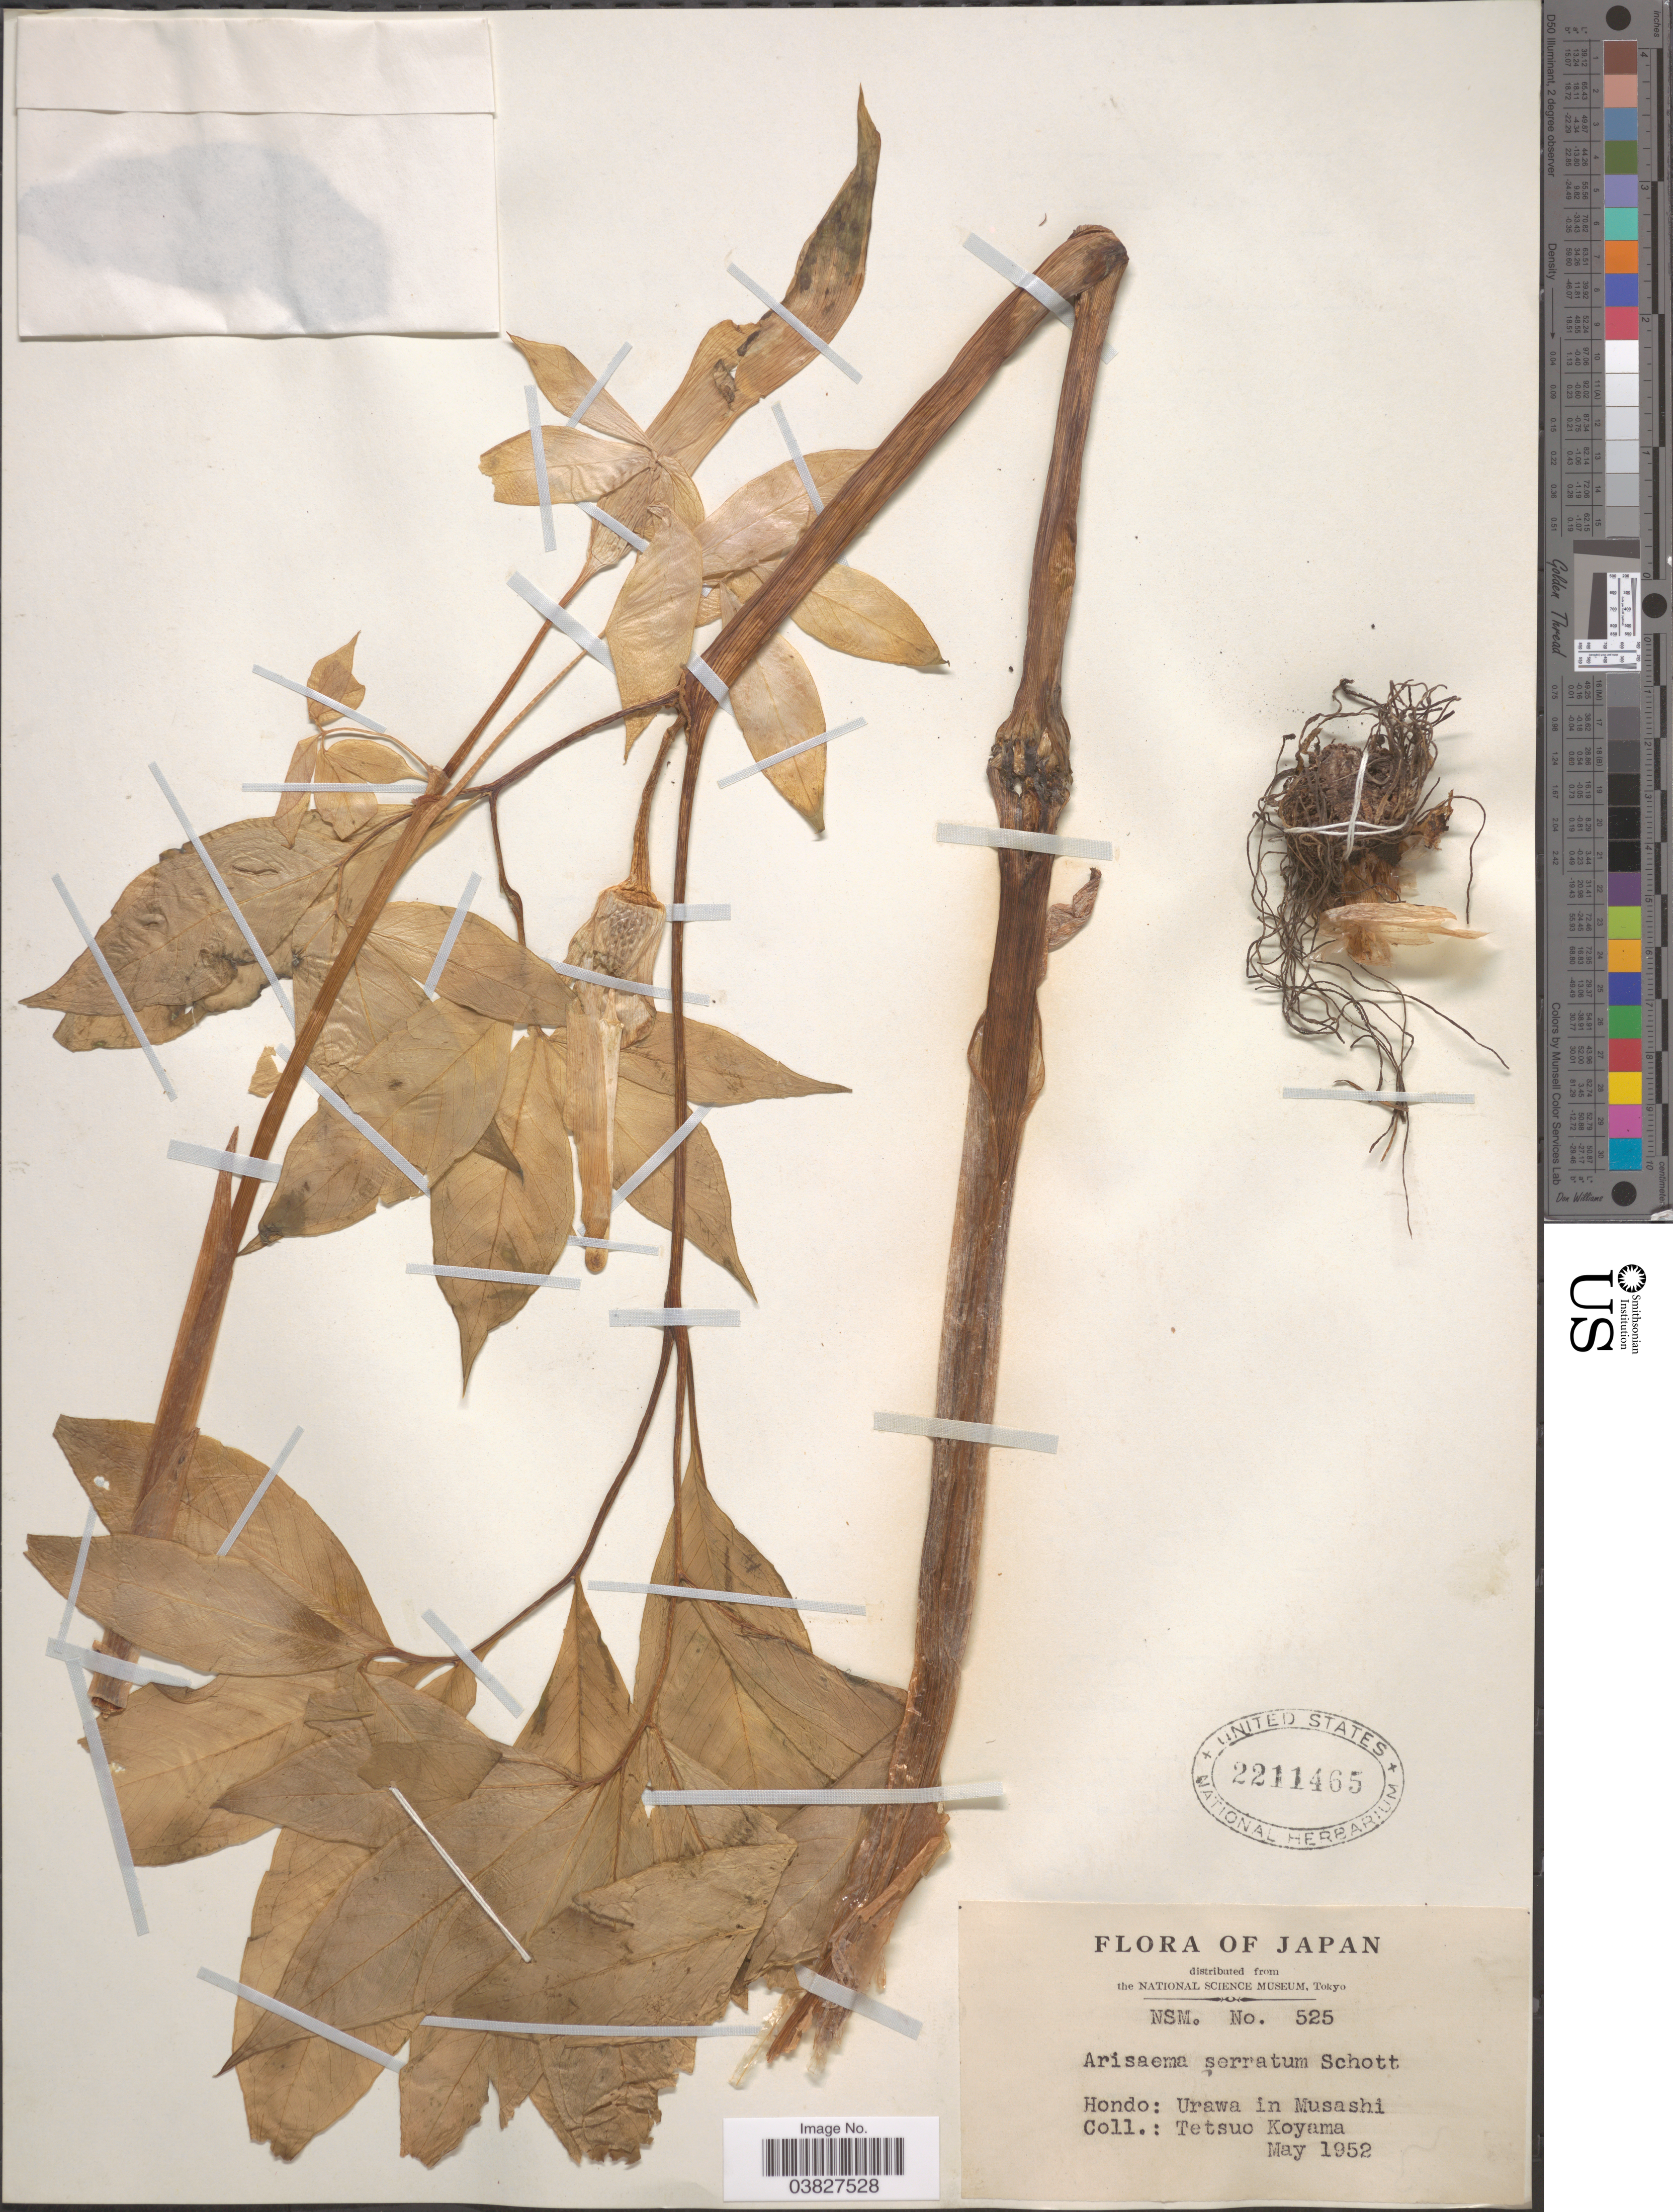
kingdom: Plantae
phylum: Tracheophyta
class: Liliopsida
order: Alismatales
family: Araceae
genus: Arisaema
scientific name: Arisaema serratum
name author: Schott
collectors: T. Koyama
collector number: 525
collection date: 1952-05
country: Japan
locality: Hondo: Urawa in Musashi.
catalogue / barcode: US 2211465